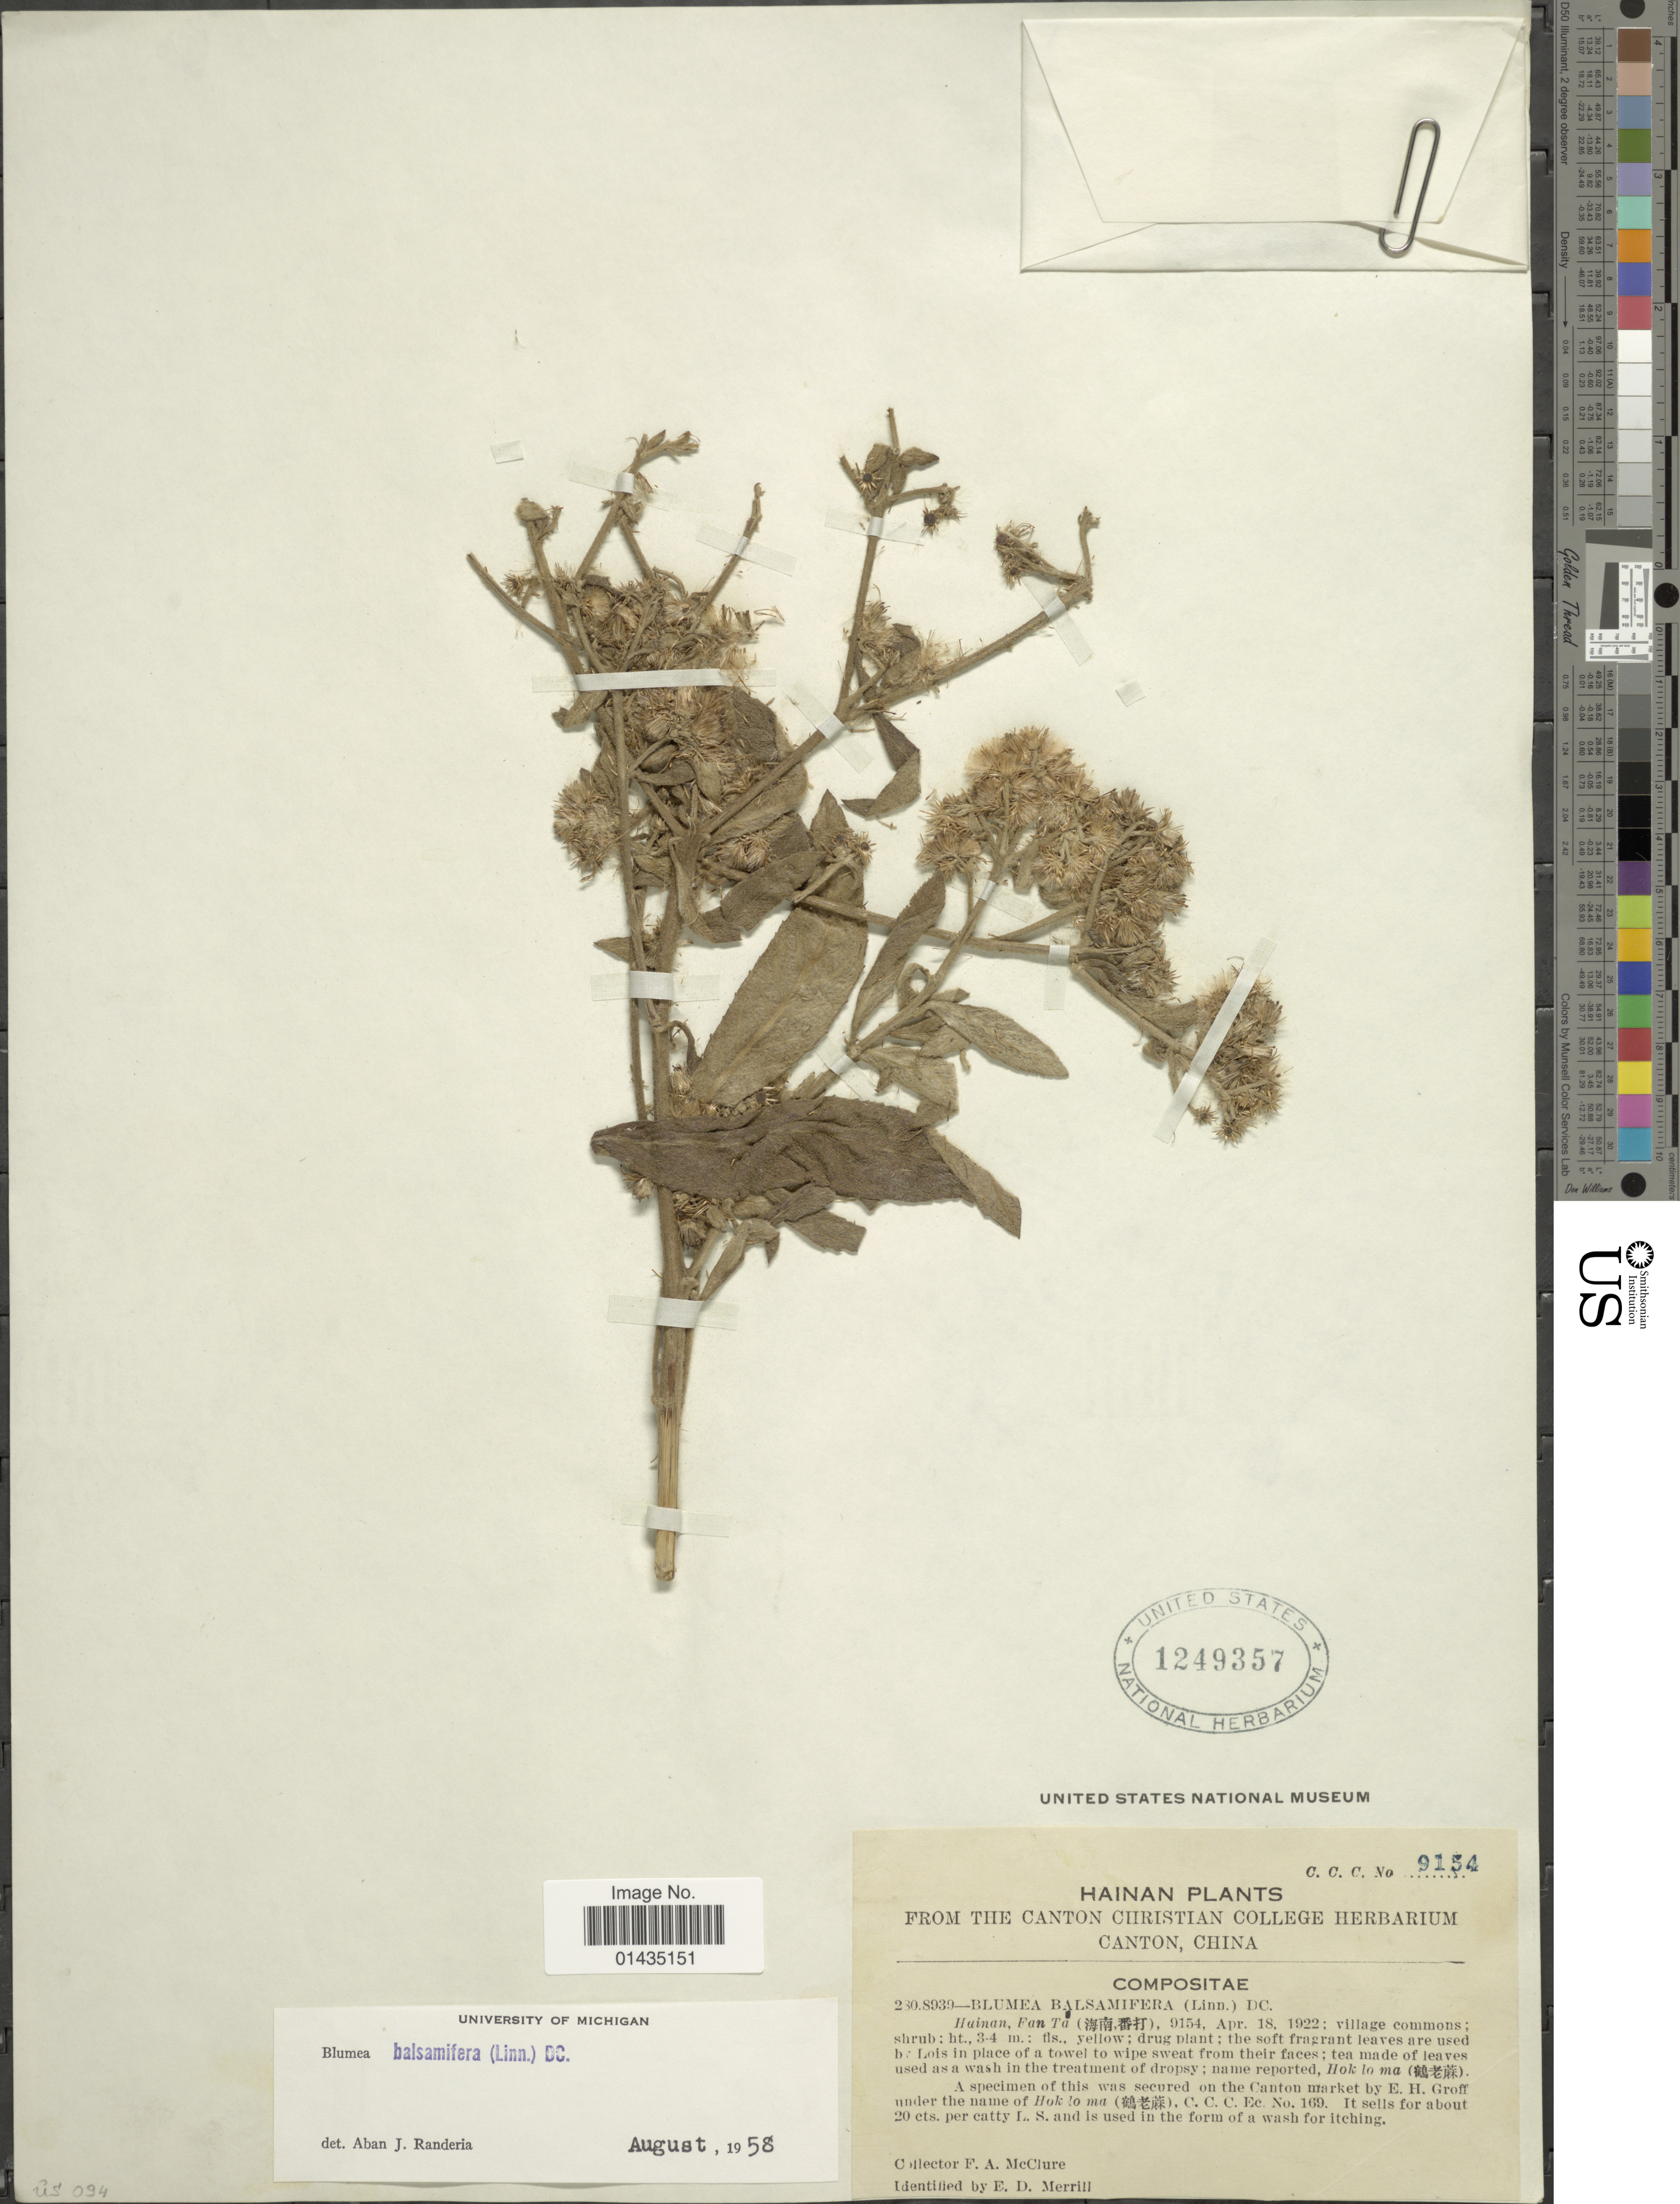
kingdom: Plantae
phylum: Tracheophyta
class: Magnoliopsida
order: Asterales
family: Asteraceae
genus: Blumea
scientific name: Blumea balsamifera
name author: (L.) DC.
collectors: F. A. McClure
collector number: C. C. C. 9154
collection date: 1922-04-18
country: China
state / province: Hainan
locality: Hainan Fan Ta, village commons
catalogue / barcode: US 1249357